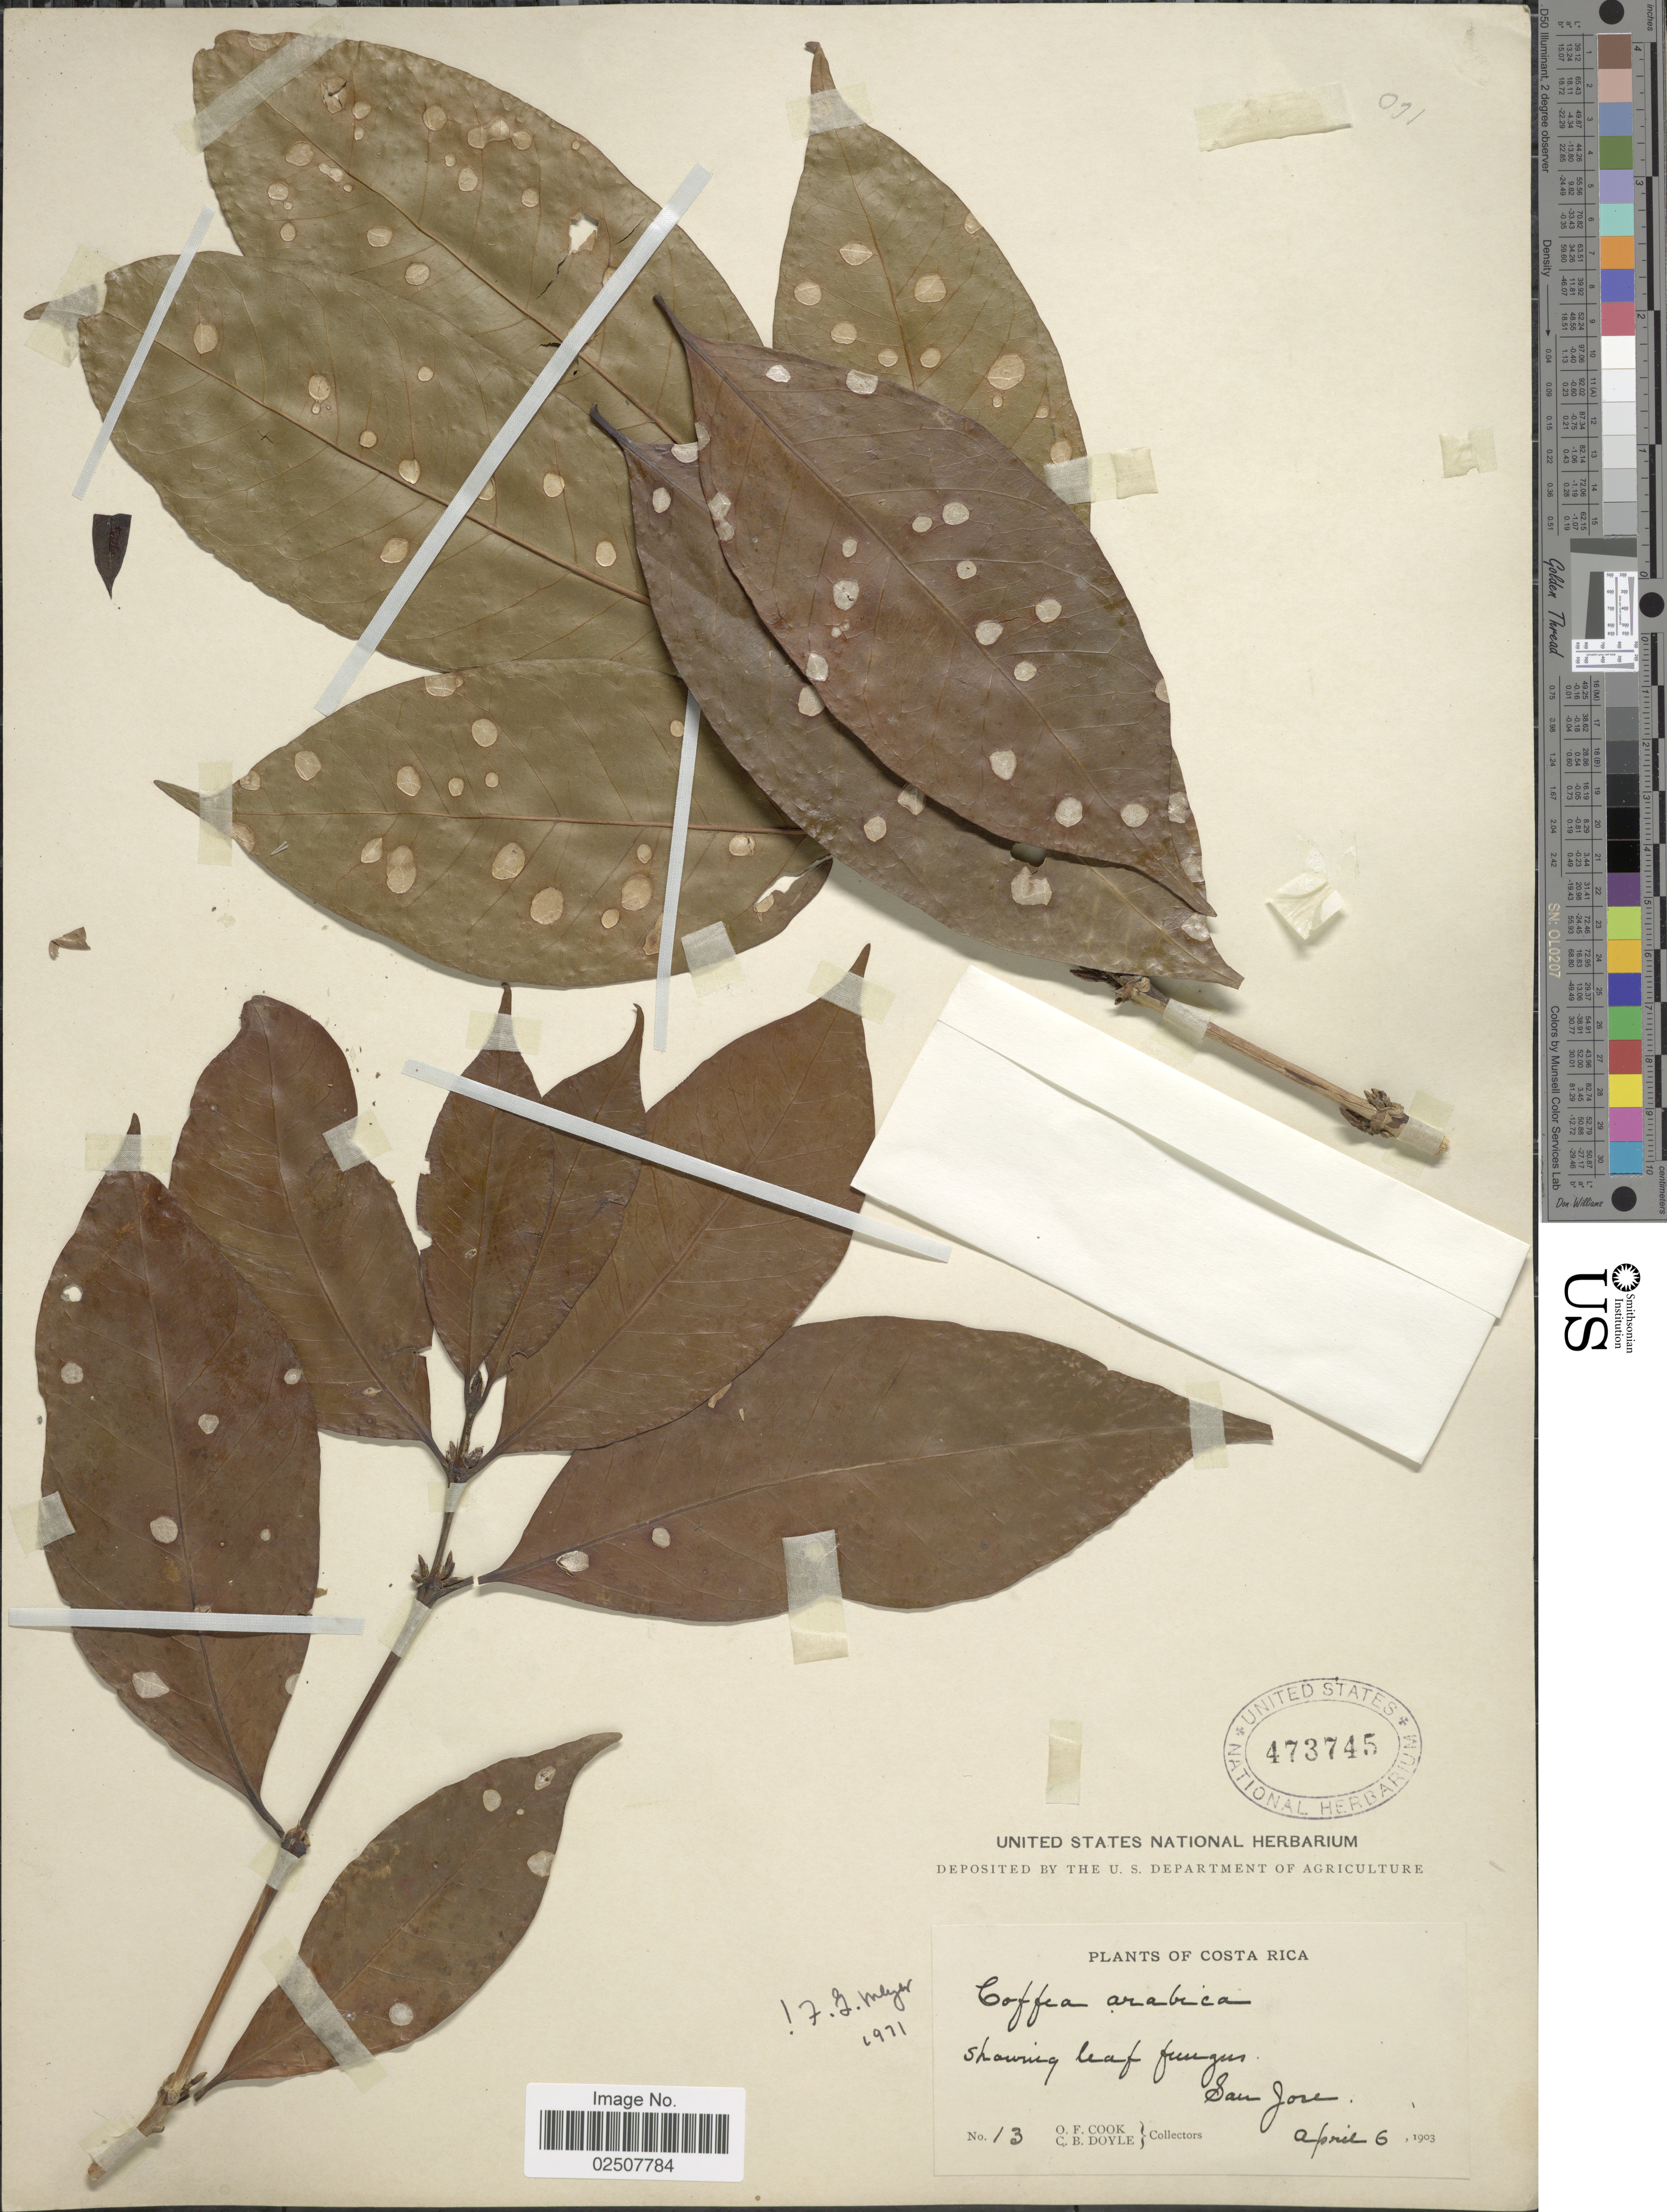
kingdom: Plantae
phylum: Tracheophyta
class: Magnoliopsida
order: Gentianales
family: Rubiaceae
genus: Coffea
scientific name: Coffea arabica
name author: L.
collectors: O. F. Cook & C. Doyle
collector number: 13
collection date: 1903-04-06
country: Costa Rica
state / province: San José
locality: San Jose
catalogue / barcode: US 473745